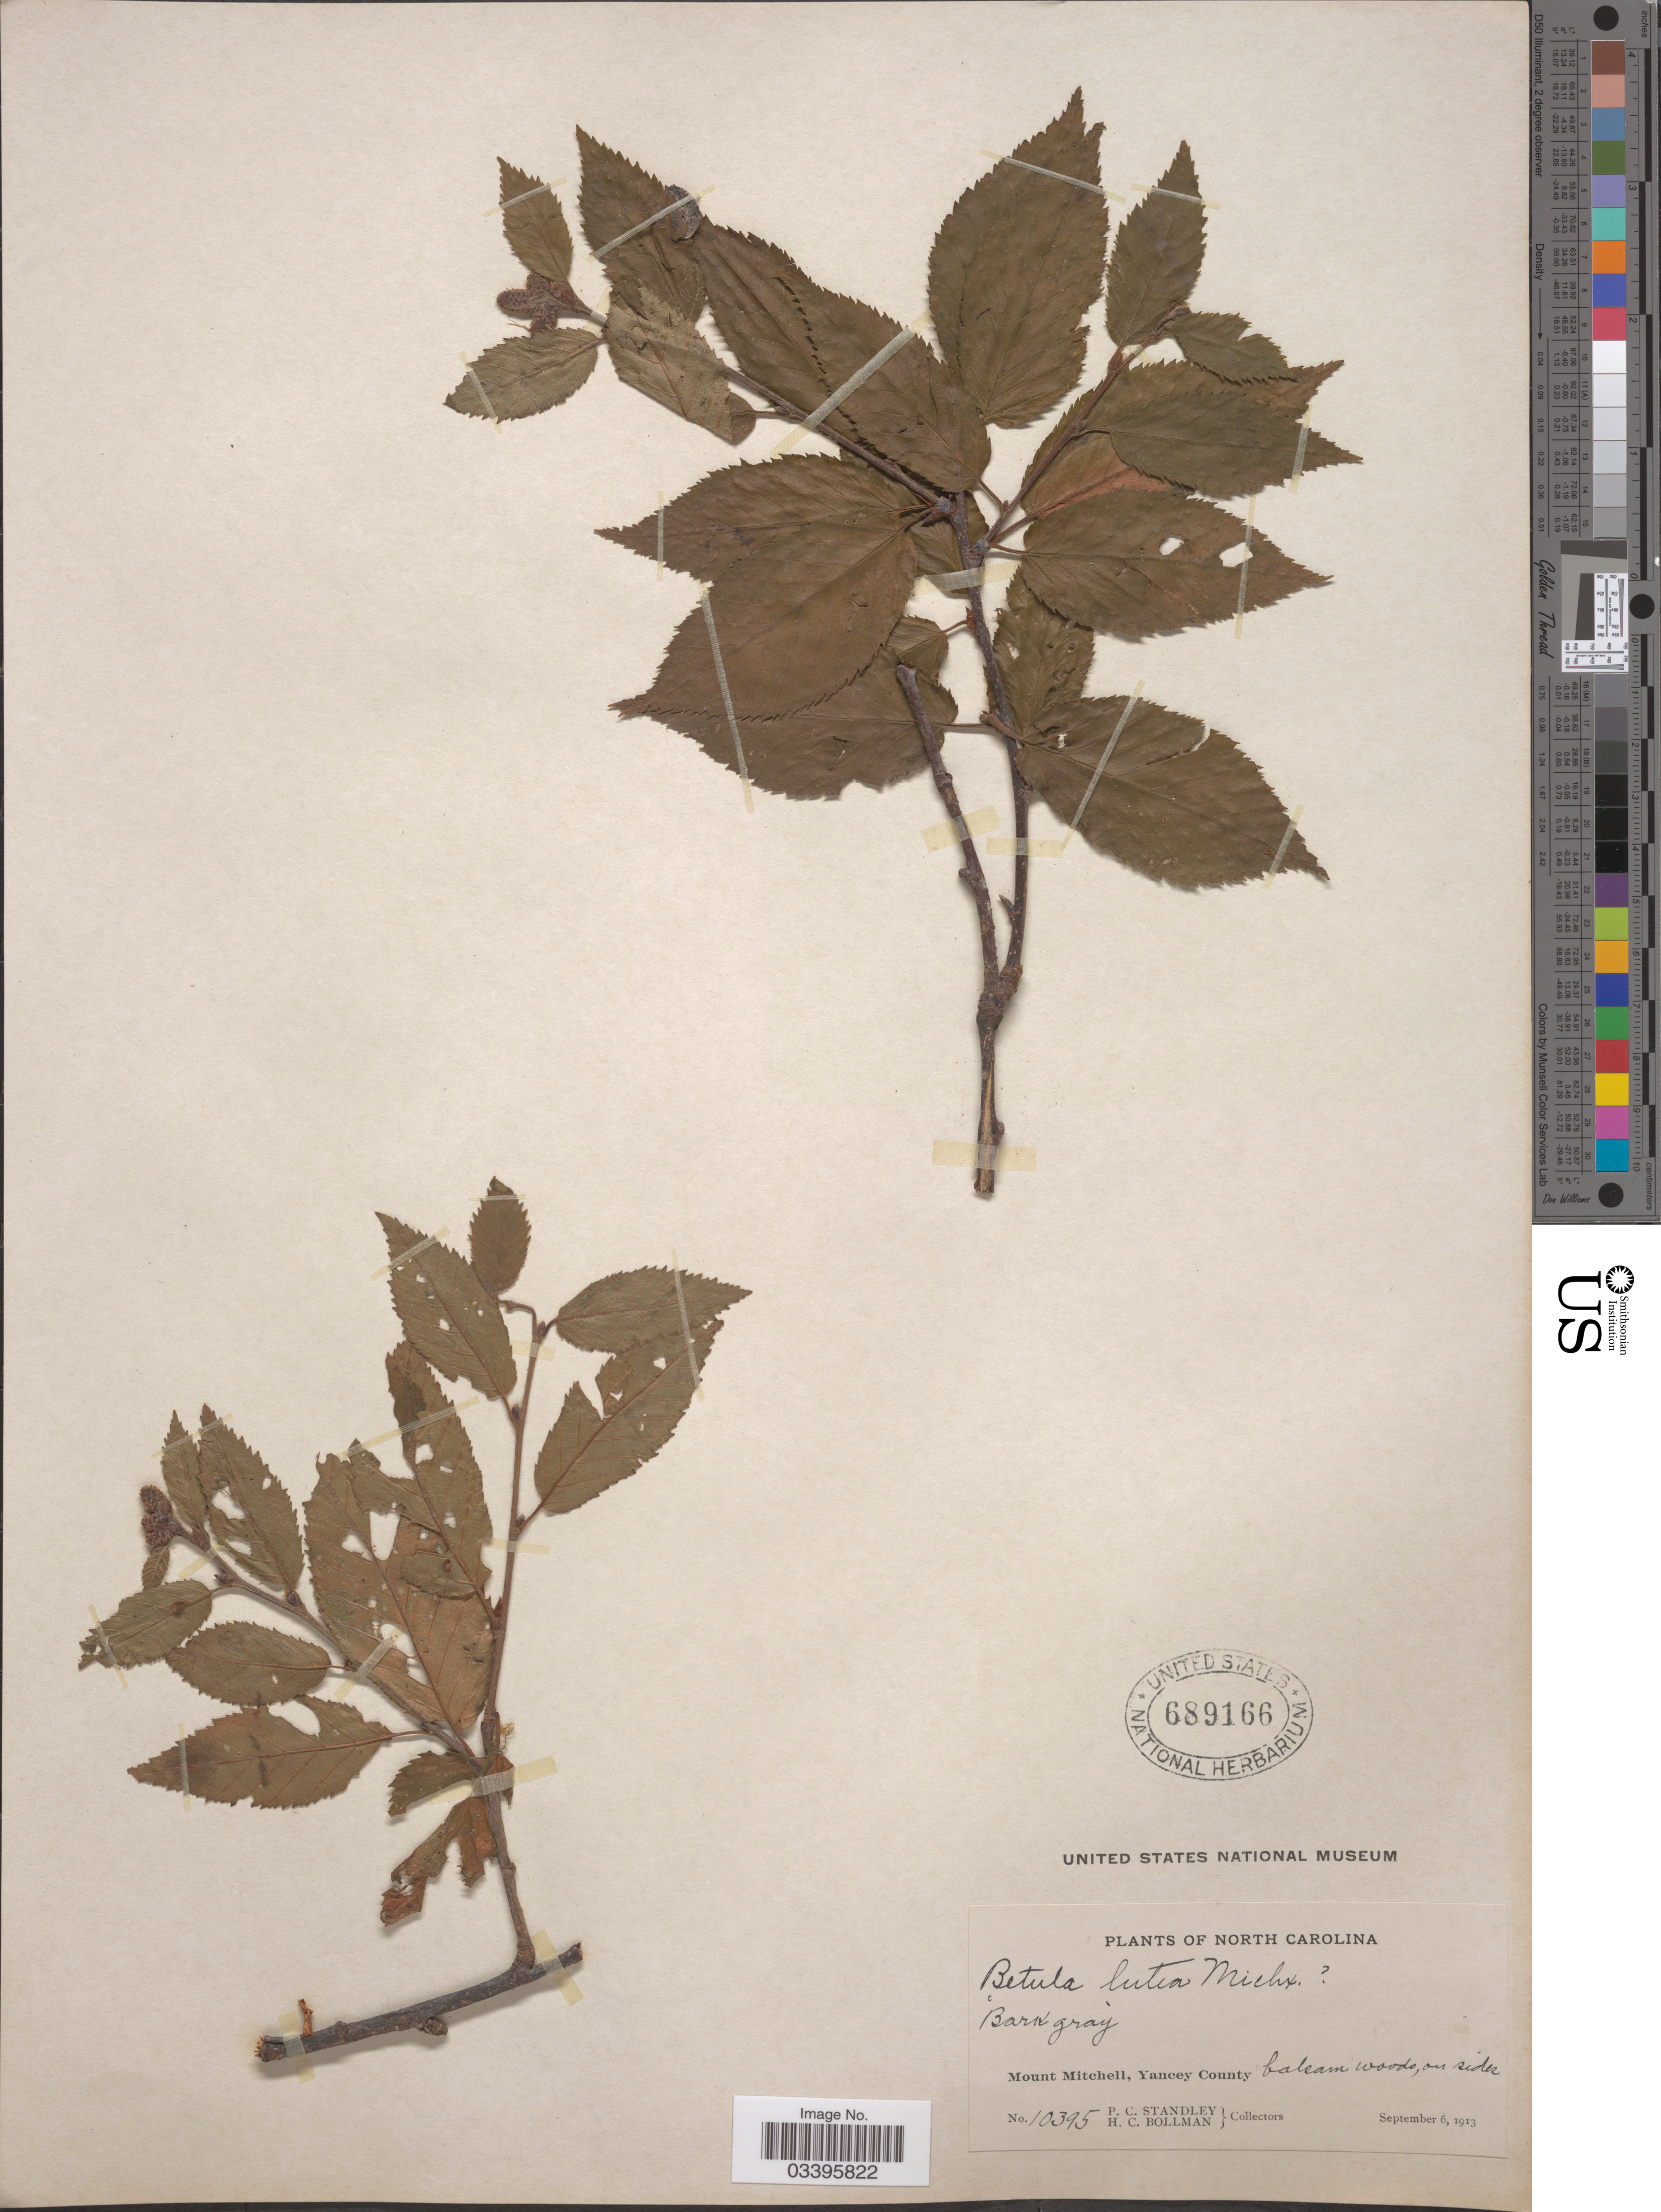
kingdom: Plantae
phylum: Tracheophyta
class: Magnoliopsida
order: Fagales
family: Betulaceae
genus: Betula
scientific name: Betula lutea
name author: F. Michx.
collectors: P. C. Standley & H. C. Bollman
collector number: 10395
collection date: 1913-09-06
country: United States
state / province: North Carolina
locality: Mount Mitchell, Yancey County.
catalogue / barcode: US 689166